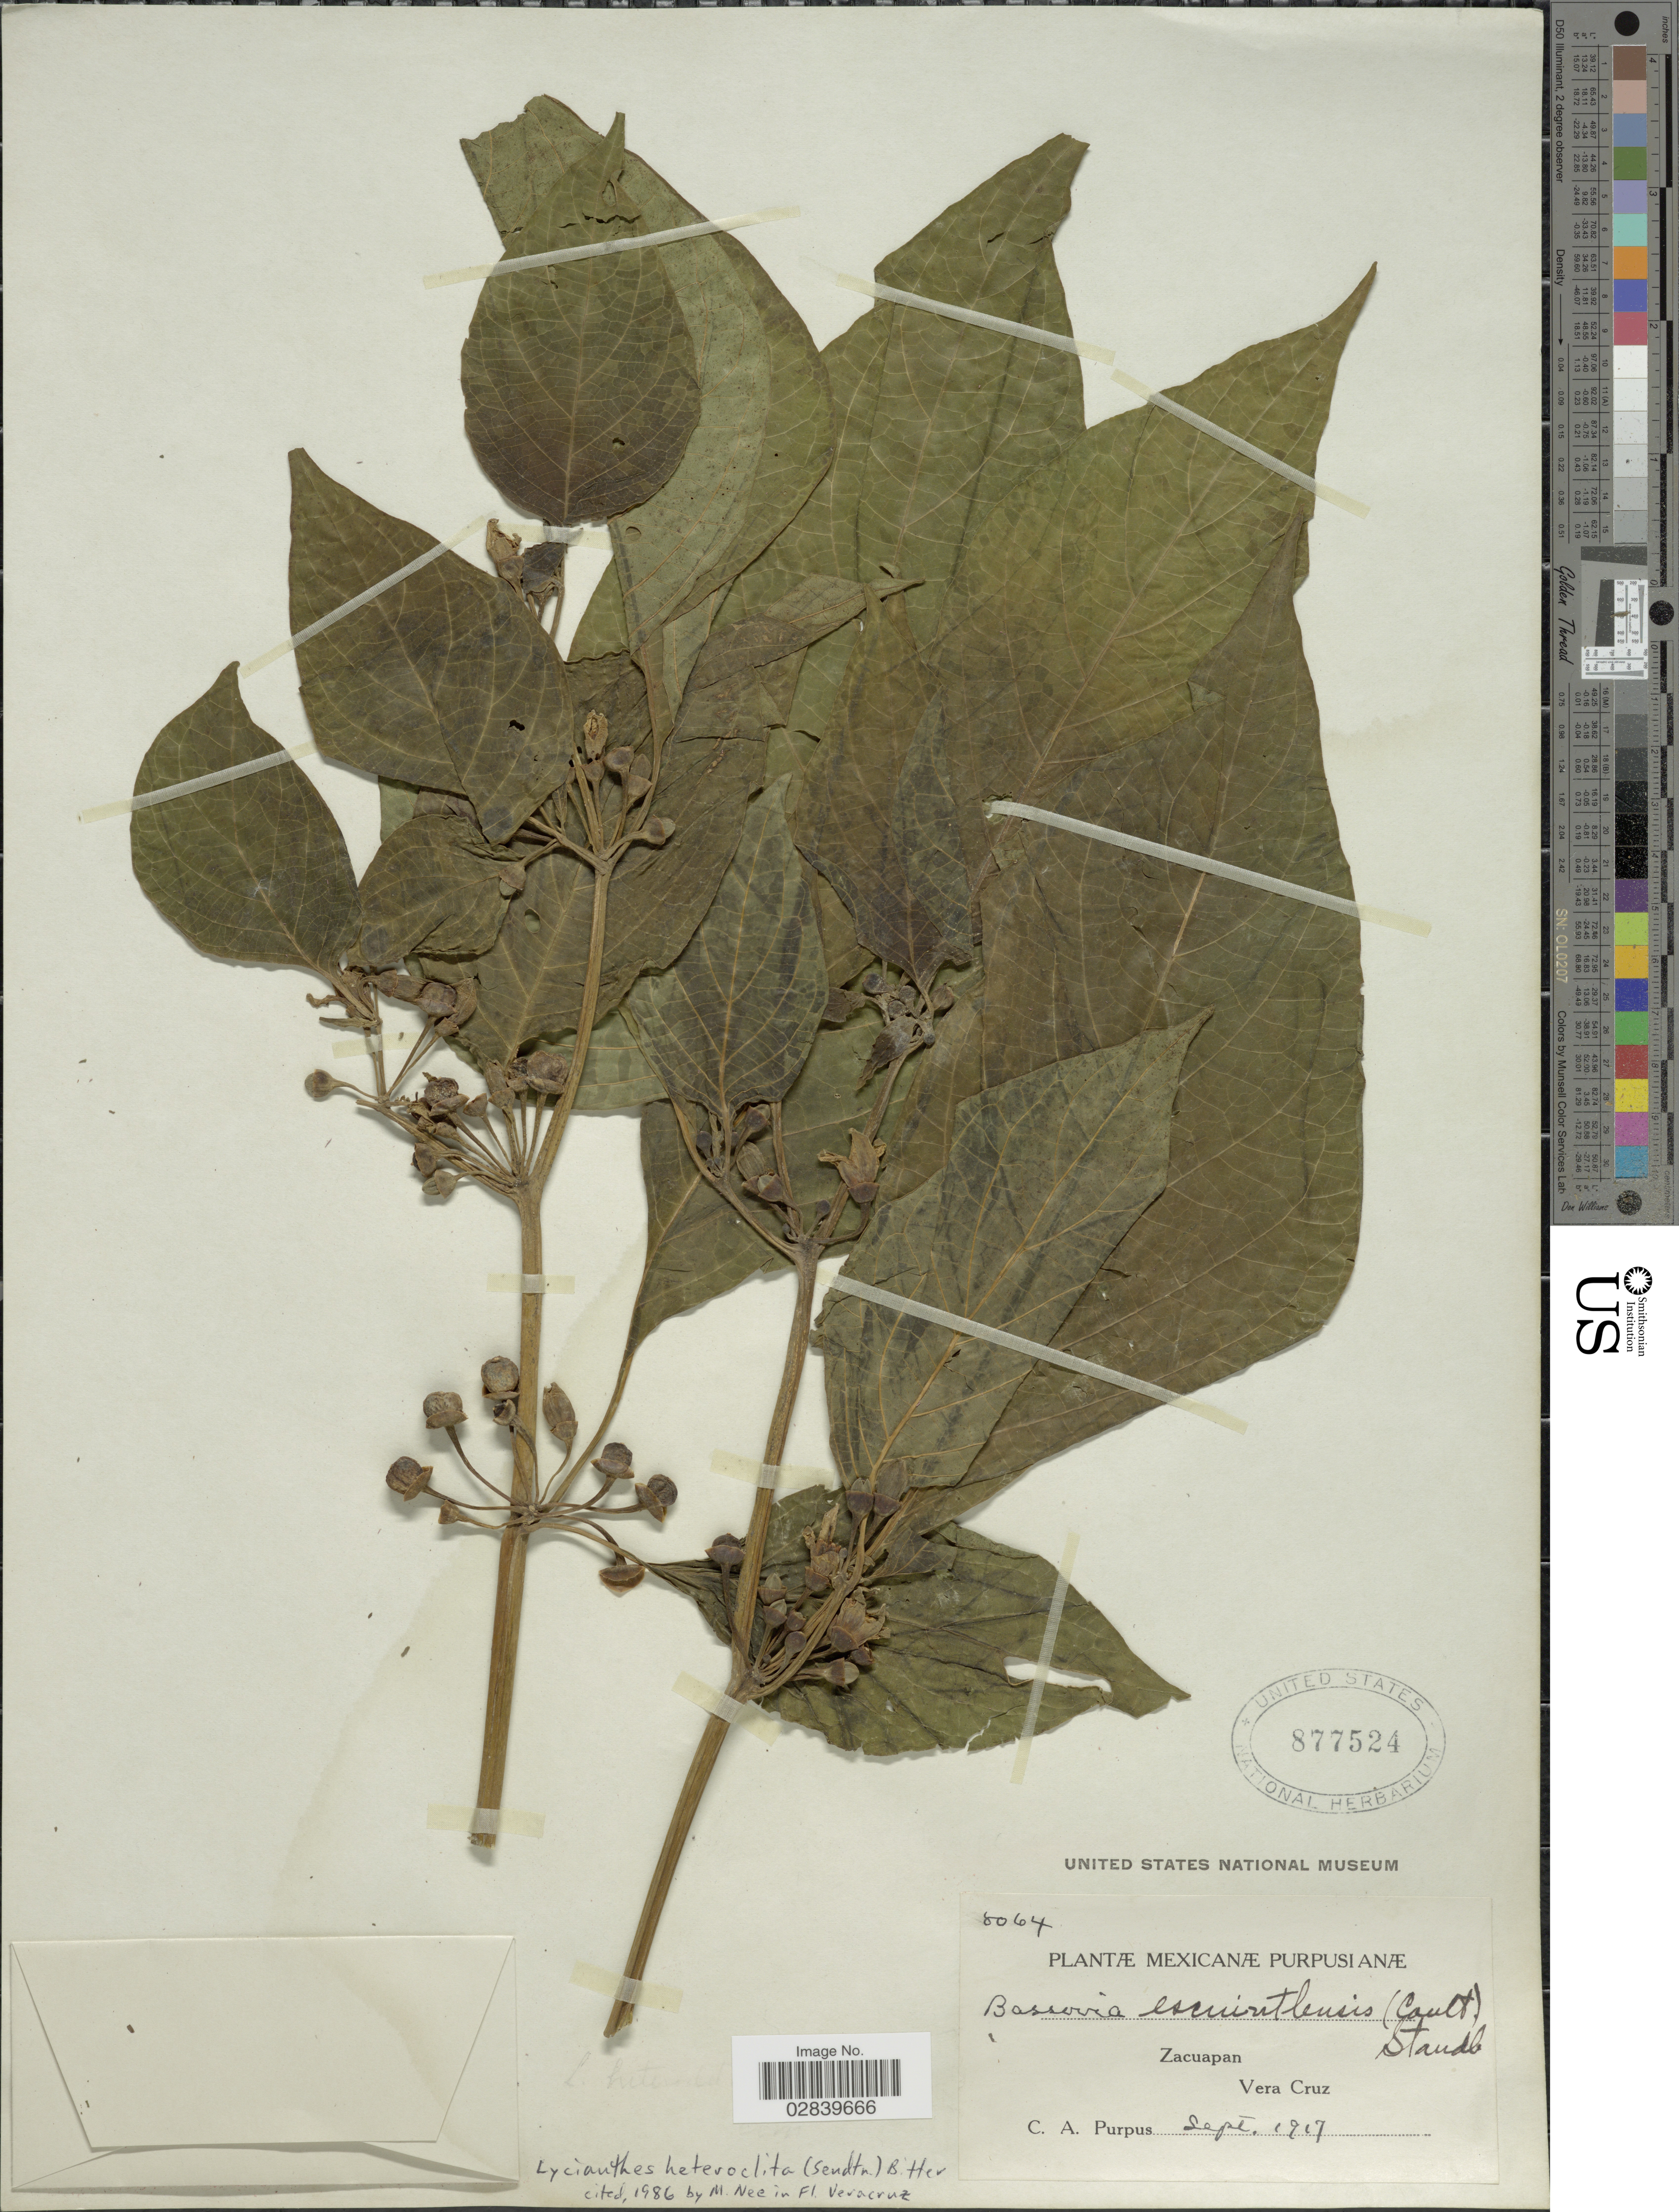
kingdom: Plantae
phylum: Tracheophyta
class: Magnoliopsida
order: Solanales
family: Solanaceae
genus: Lycianthes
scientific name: Lycianthes heteroclita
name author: (Sendtn.) Bitter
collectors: C. A. Purpus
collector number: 8064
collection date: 1917-09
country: Mexico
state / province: Veracruz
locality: Zacuapan, Vera Cruz.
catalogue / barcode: US 877524